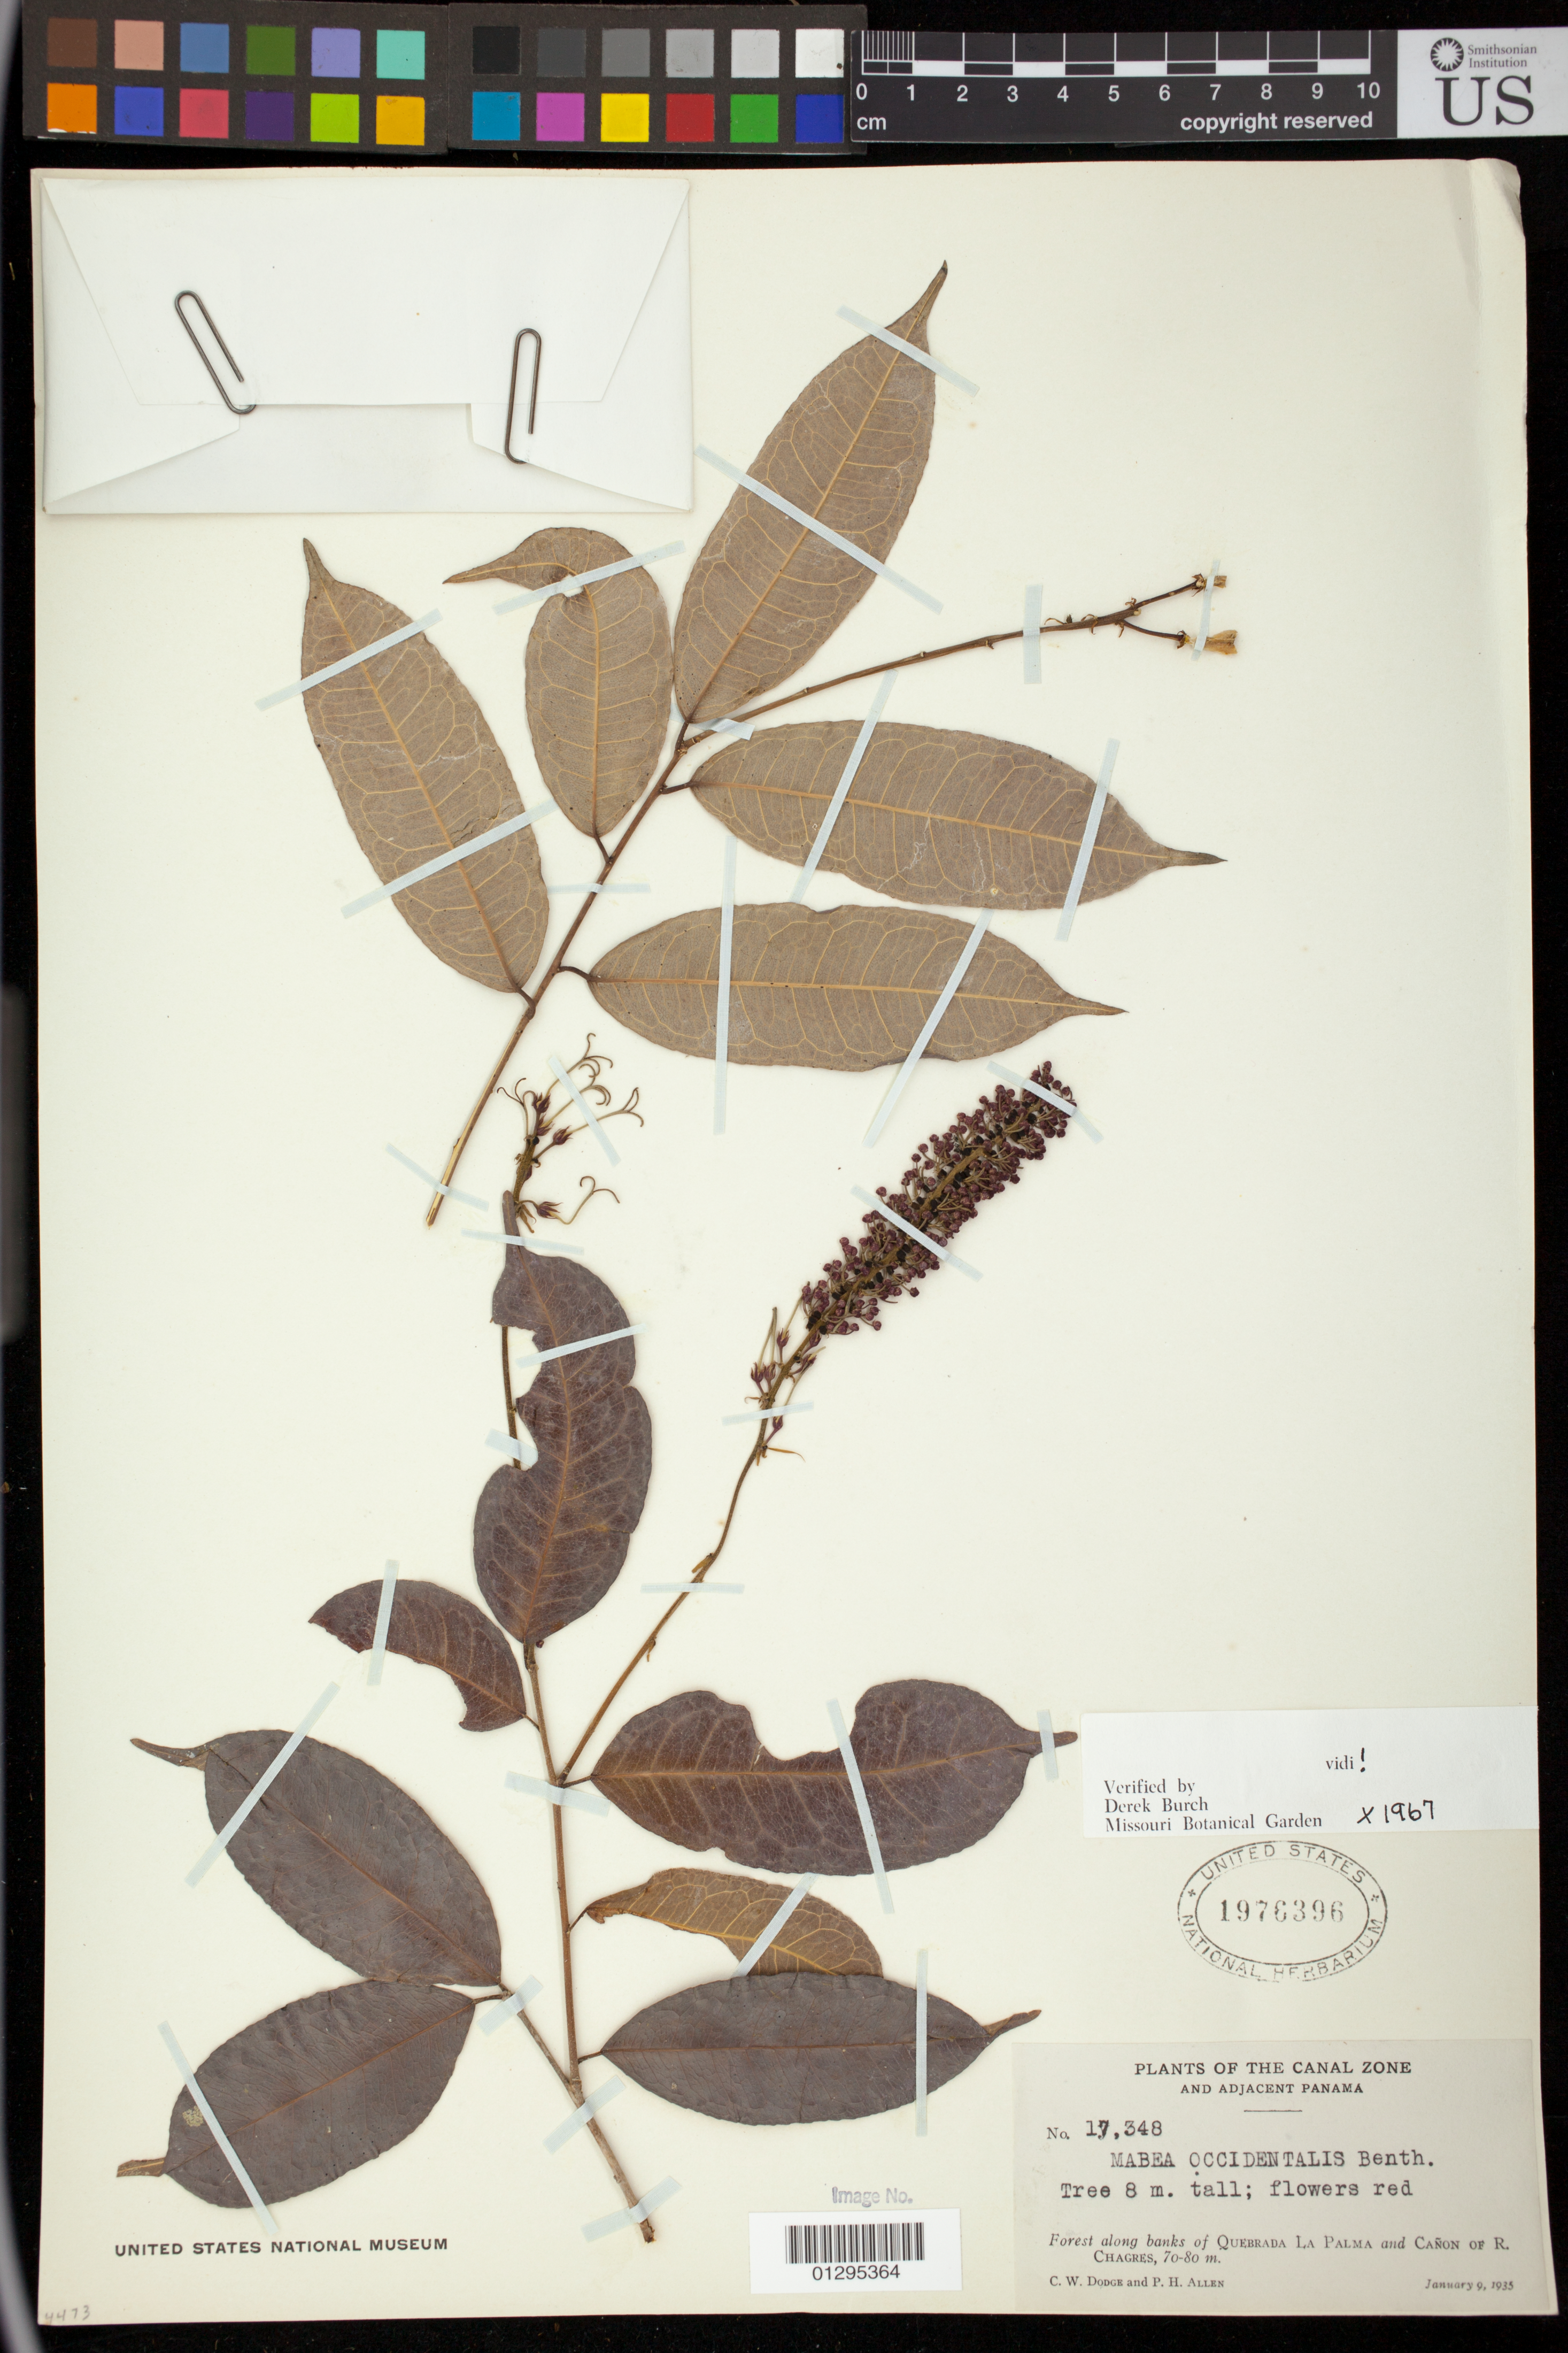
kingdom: Plantae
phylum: Tracheophyta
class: Magnoliopsida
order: Malpighiales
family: Euphorbiaceae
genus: Mabea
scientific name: Mabea occidentalis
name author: Benth.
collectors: C. Dodge & P. H. Allen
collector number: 17348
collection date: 1935-01-09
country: Panama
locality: Forest along banks of Quebrada La Palma and Canon of R. Chagres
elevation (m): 70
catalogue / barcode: US 1976396